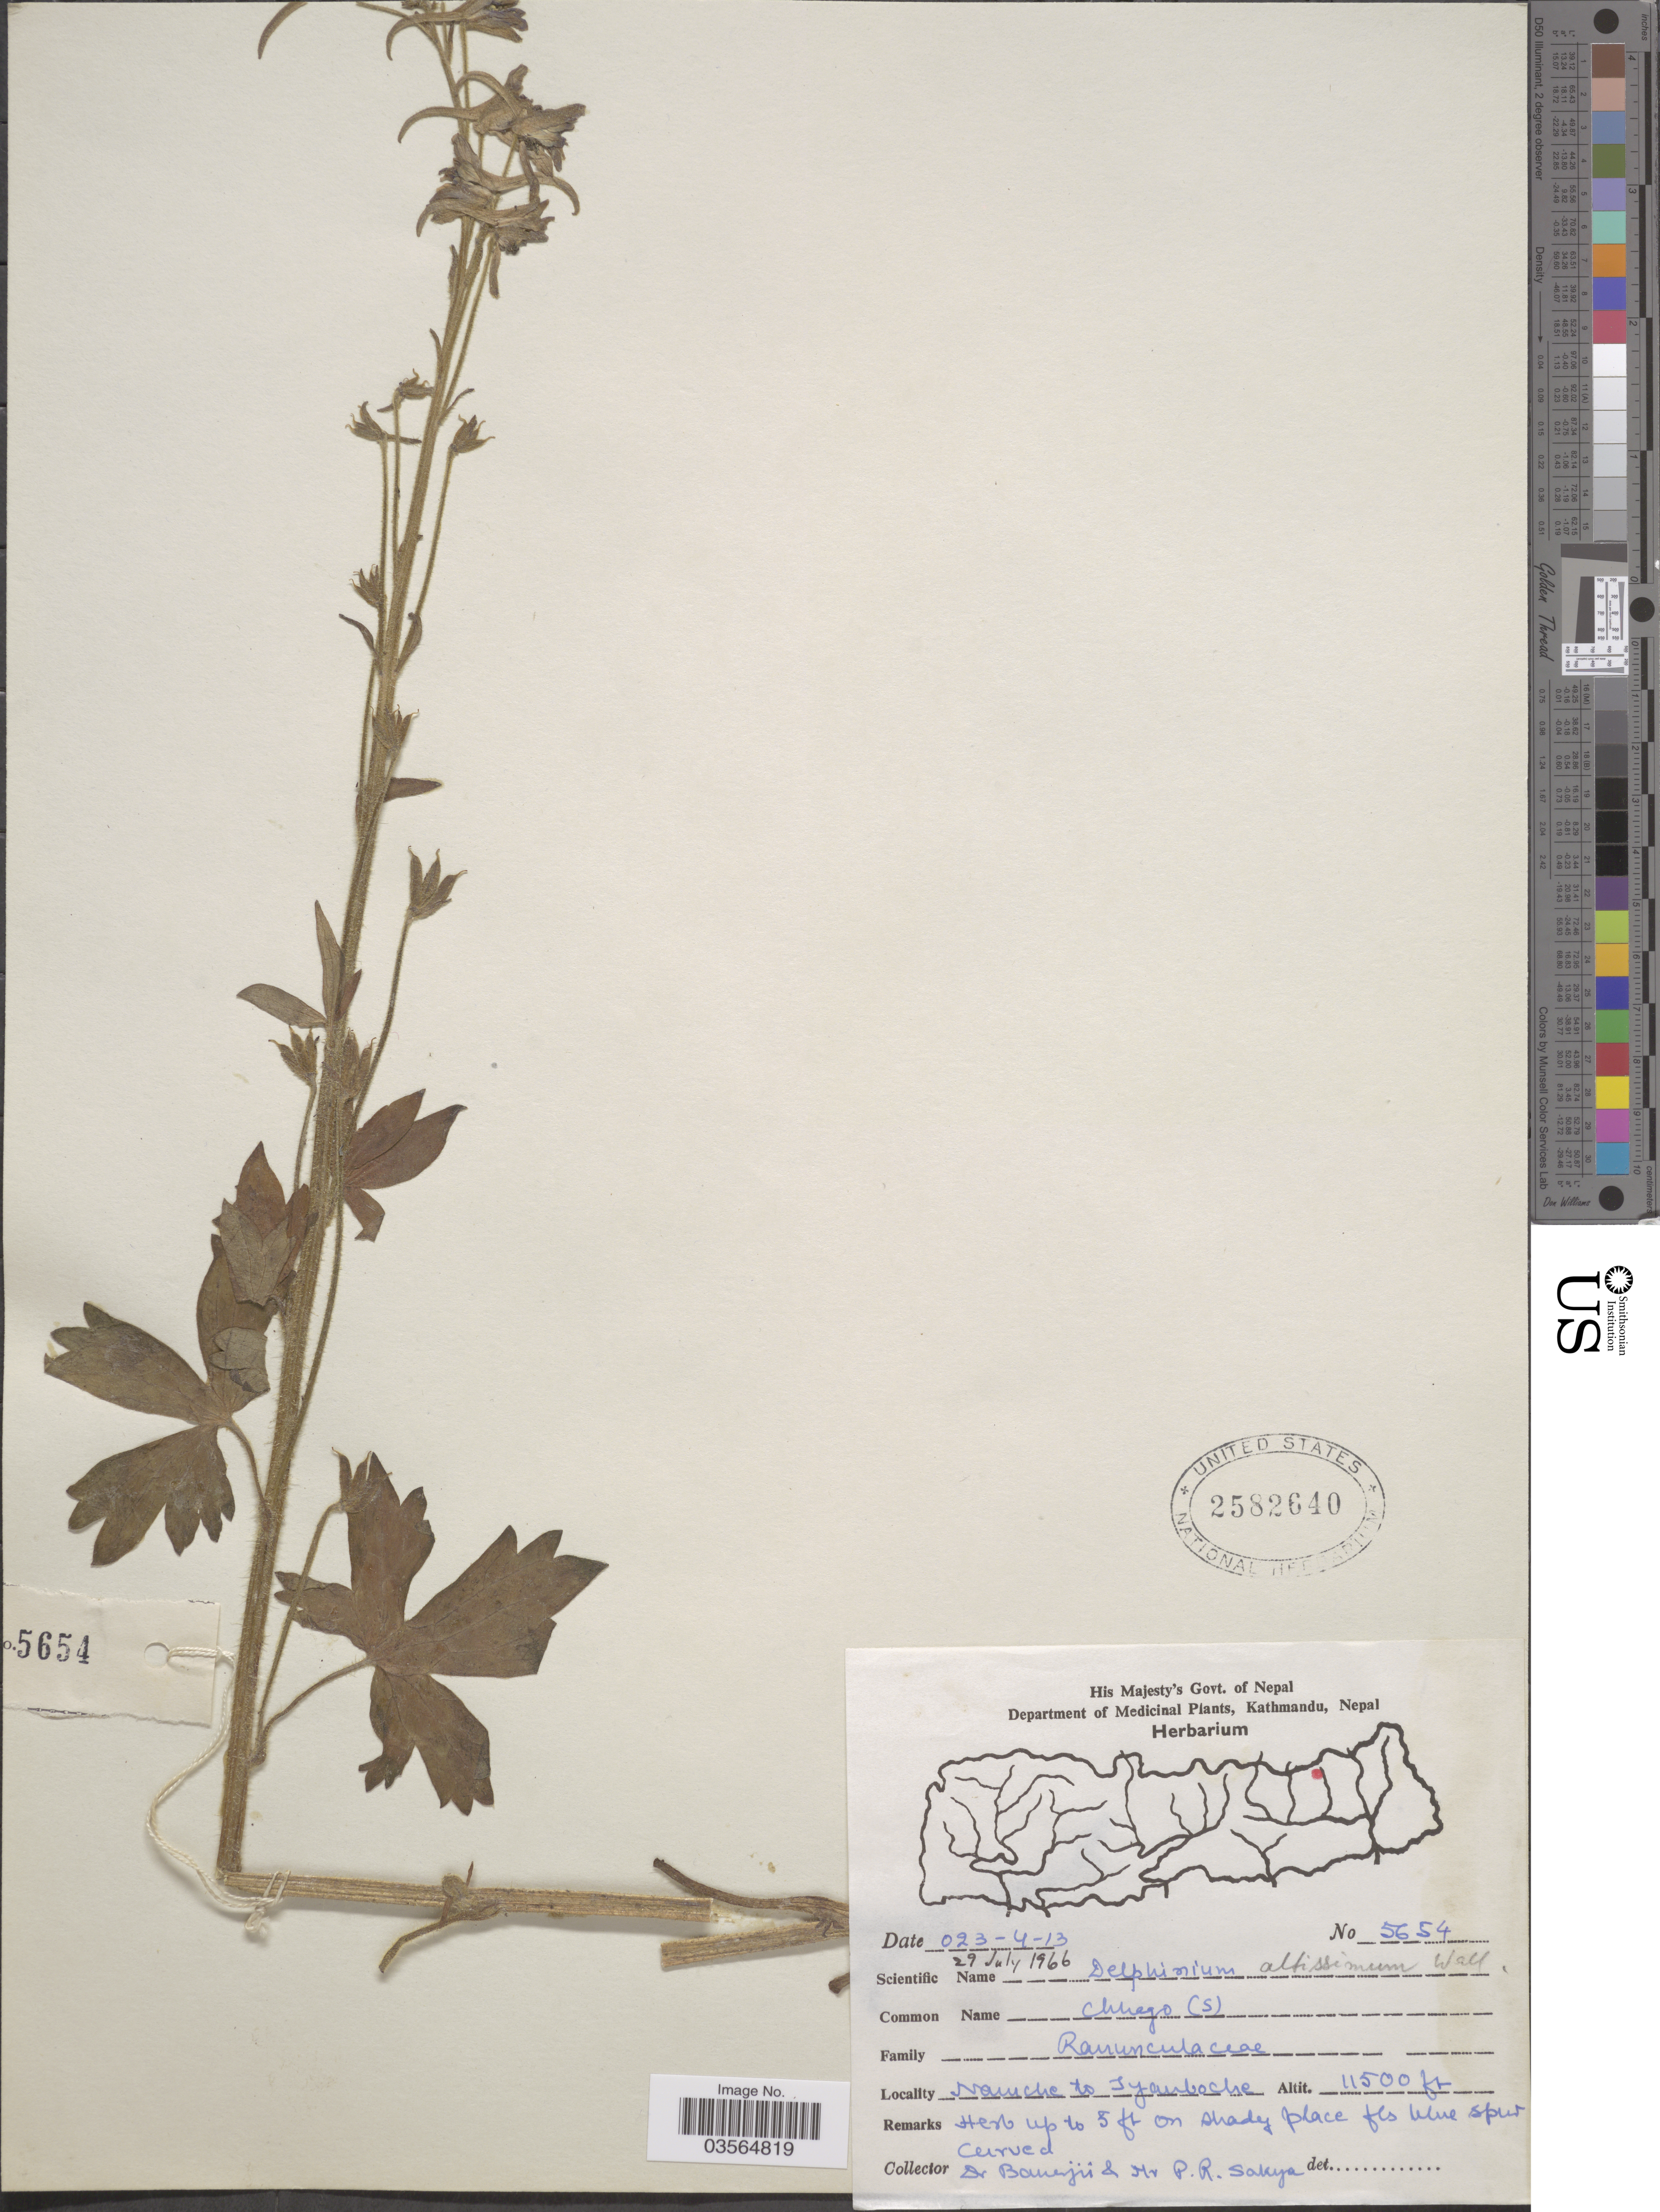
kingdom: Plantae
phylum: Tracheophyta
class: Magnoliopsida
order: Ranunculales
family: Ranunculaceae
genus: Delphinium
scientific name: Delphinium altissimum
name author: Wall.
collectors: -. Banerjee & P. Sakya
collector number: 5654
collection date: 1966-07-29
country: Nepal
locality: Mamche to Syanboche.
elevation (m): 3505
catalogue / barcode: US 2582640